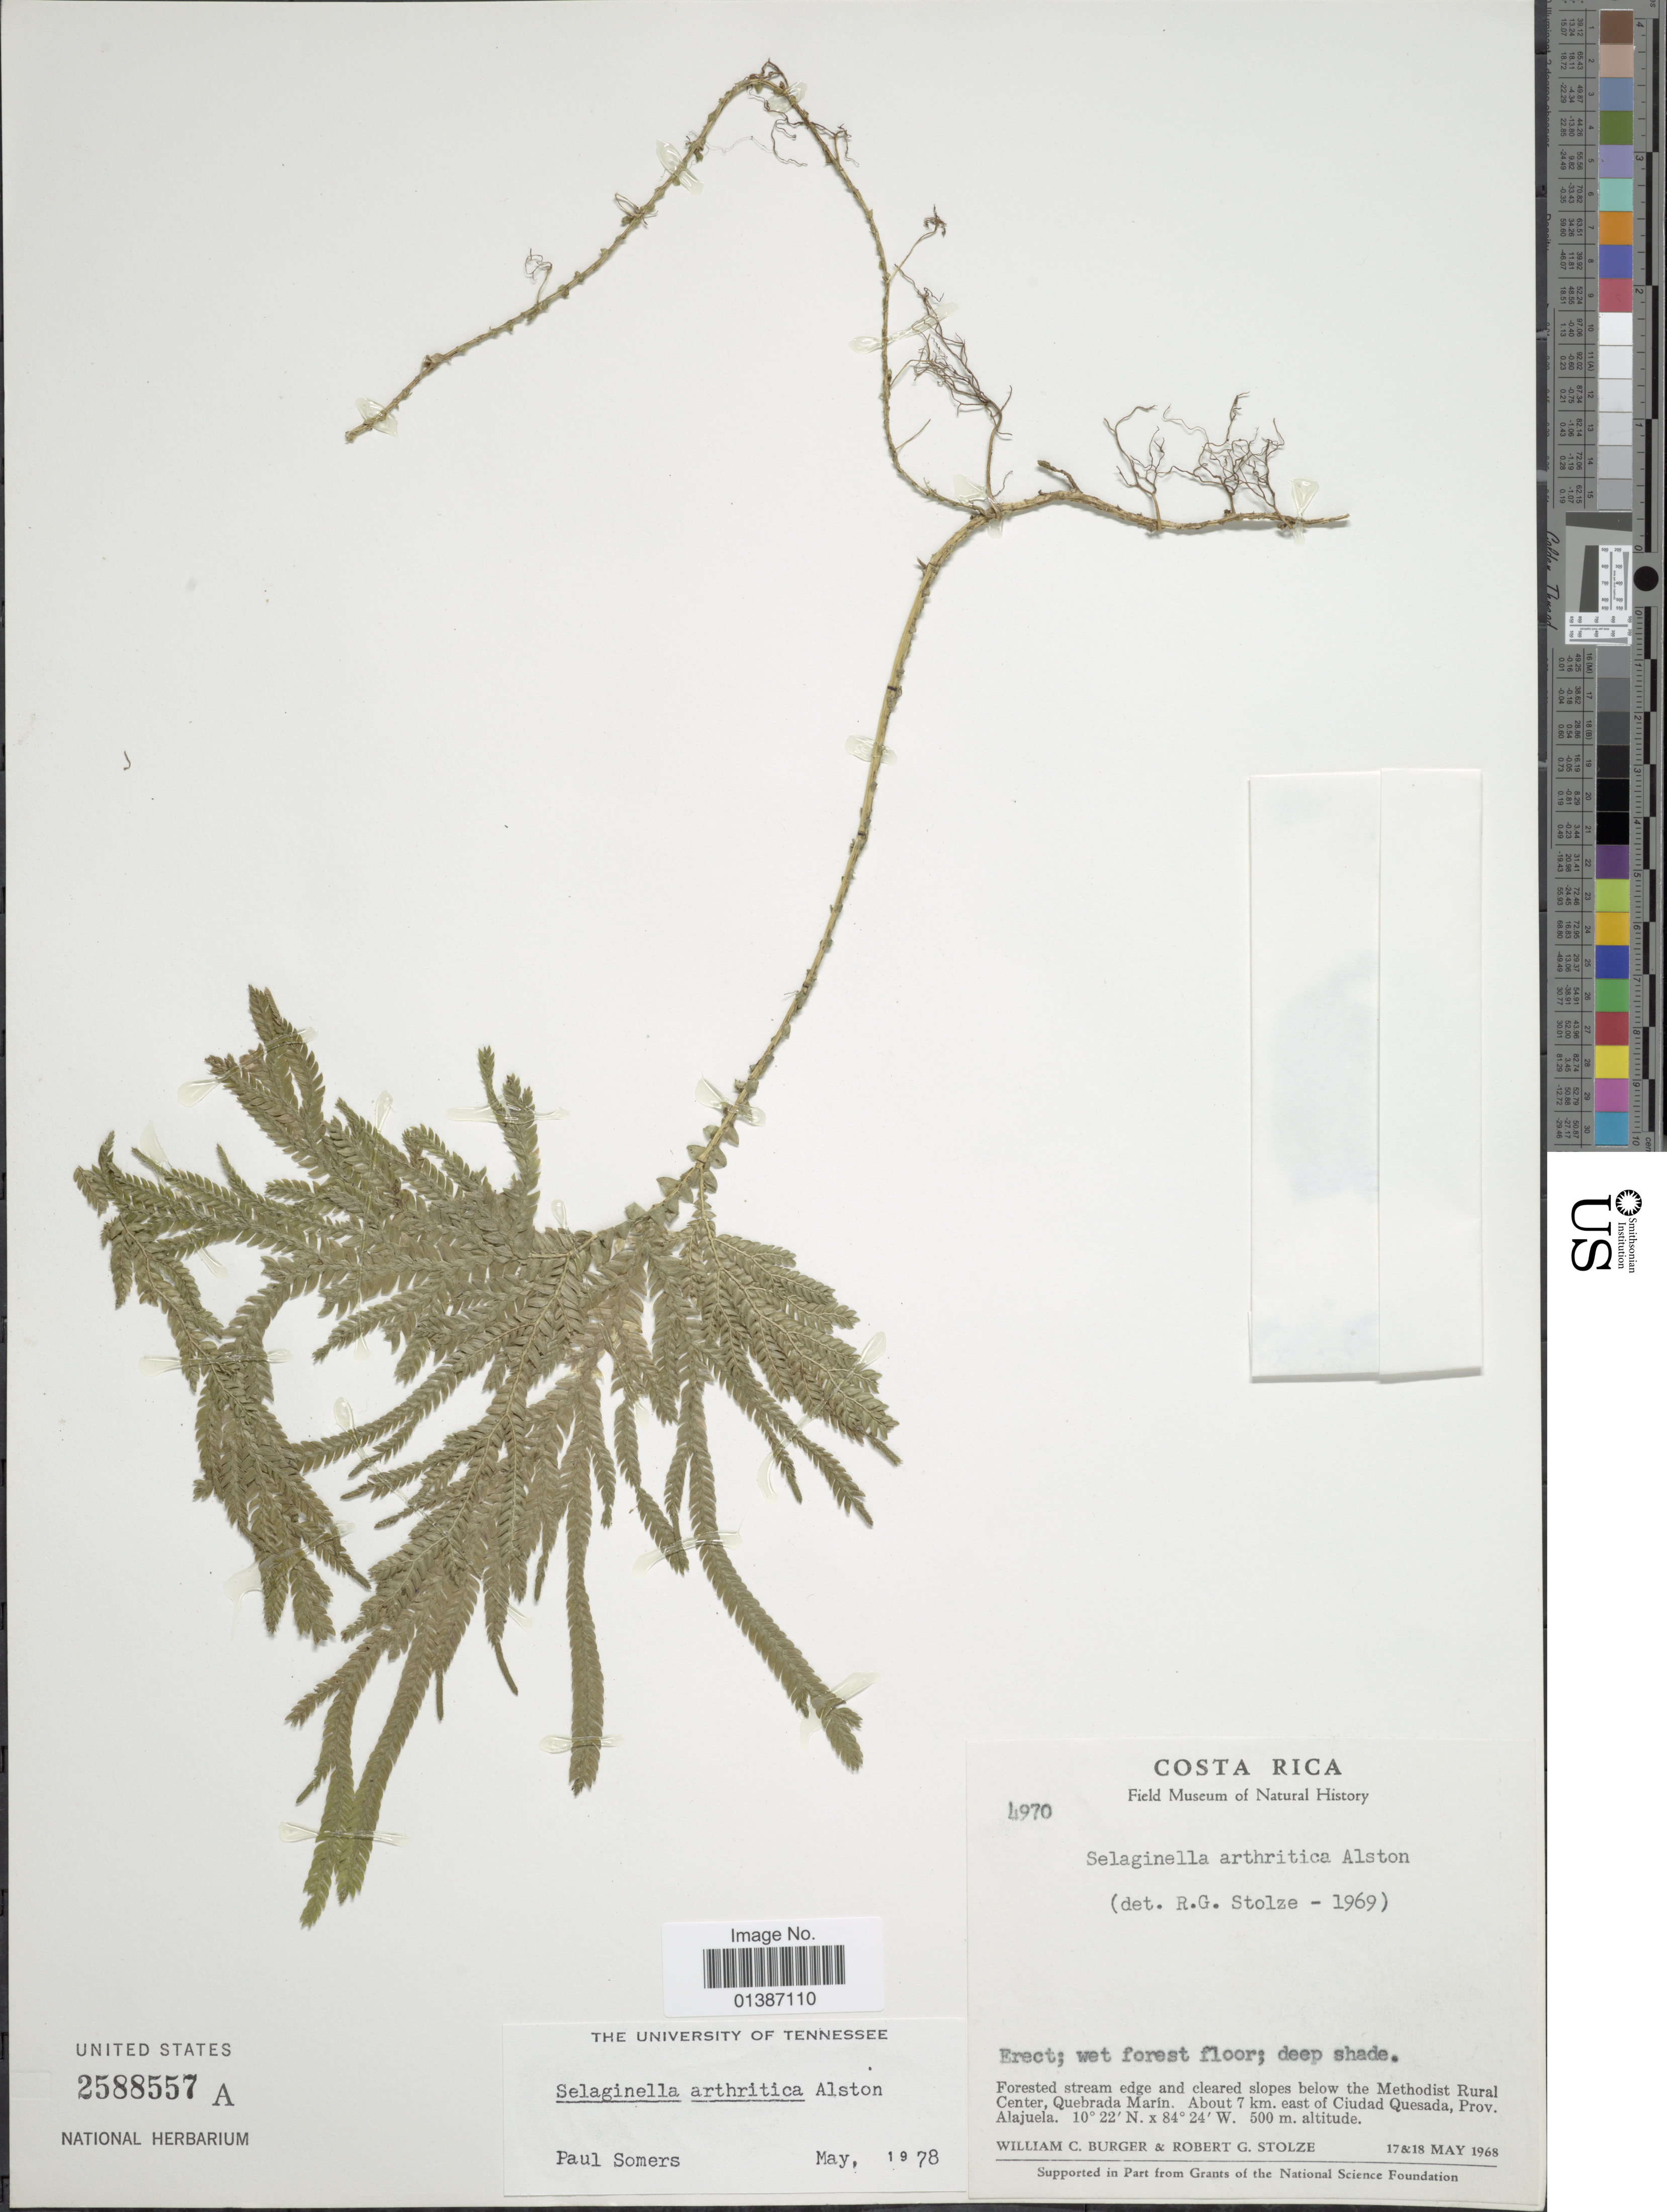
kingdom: Plantae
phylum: Tracheophyta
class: Lycopodiopsida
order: Selaginellales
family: Selaginellaceae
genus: Selaginella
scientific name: Selaginella arthritica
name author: Alston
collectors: W. Burger & R. G. Stolze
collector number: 4970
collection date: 1968-05-17/1968-05-18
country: Costa Rica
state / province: Alajuela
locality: Forested stream edge and cleared slopes below the Methodist Rural Center, Quebrada Marín. About 7 km. east of Ciudad Quesada, Prov. Alajuela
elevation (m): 500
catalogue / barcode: US 2588557A